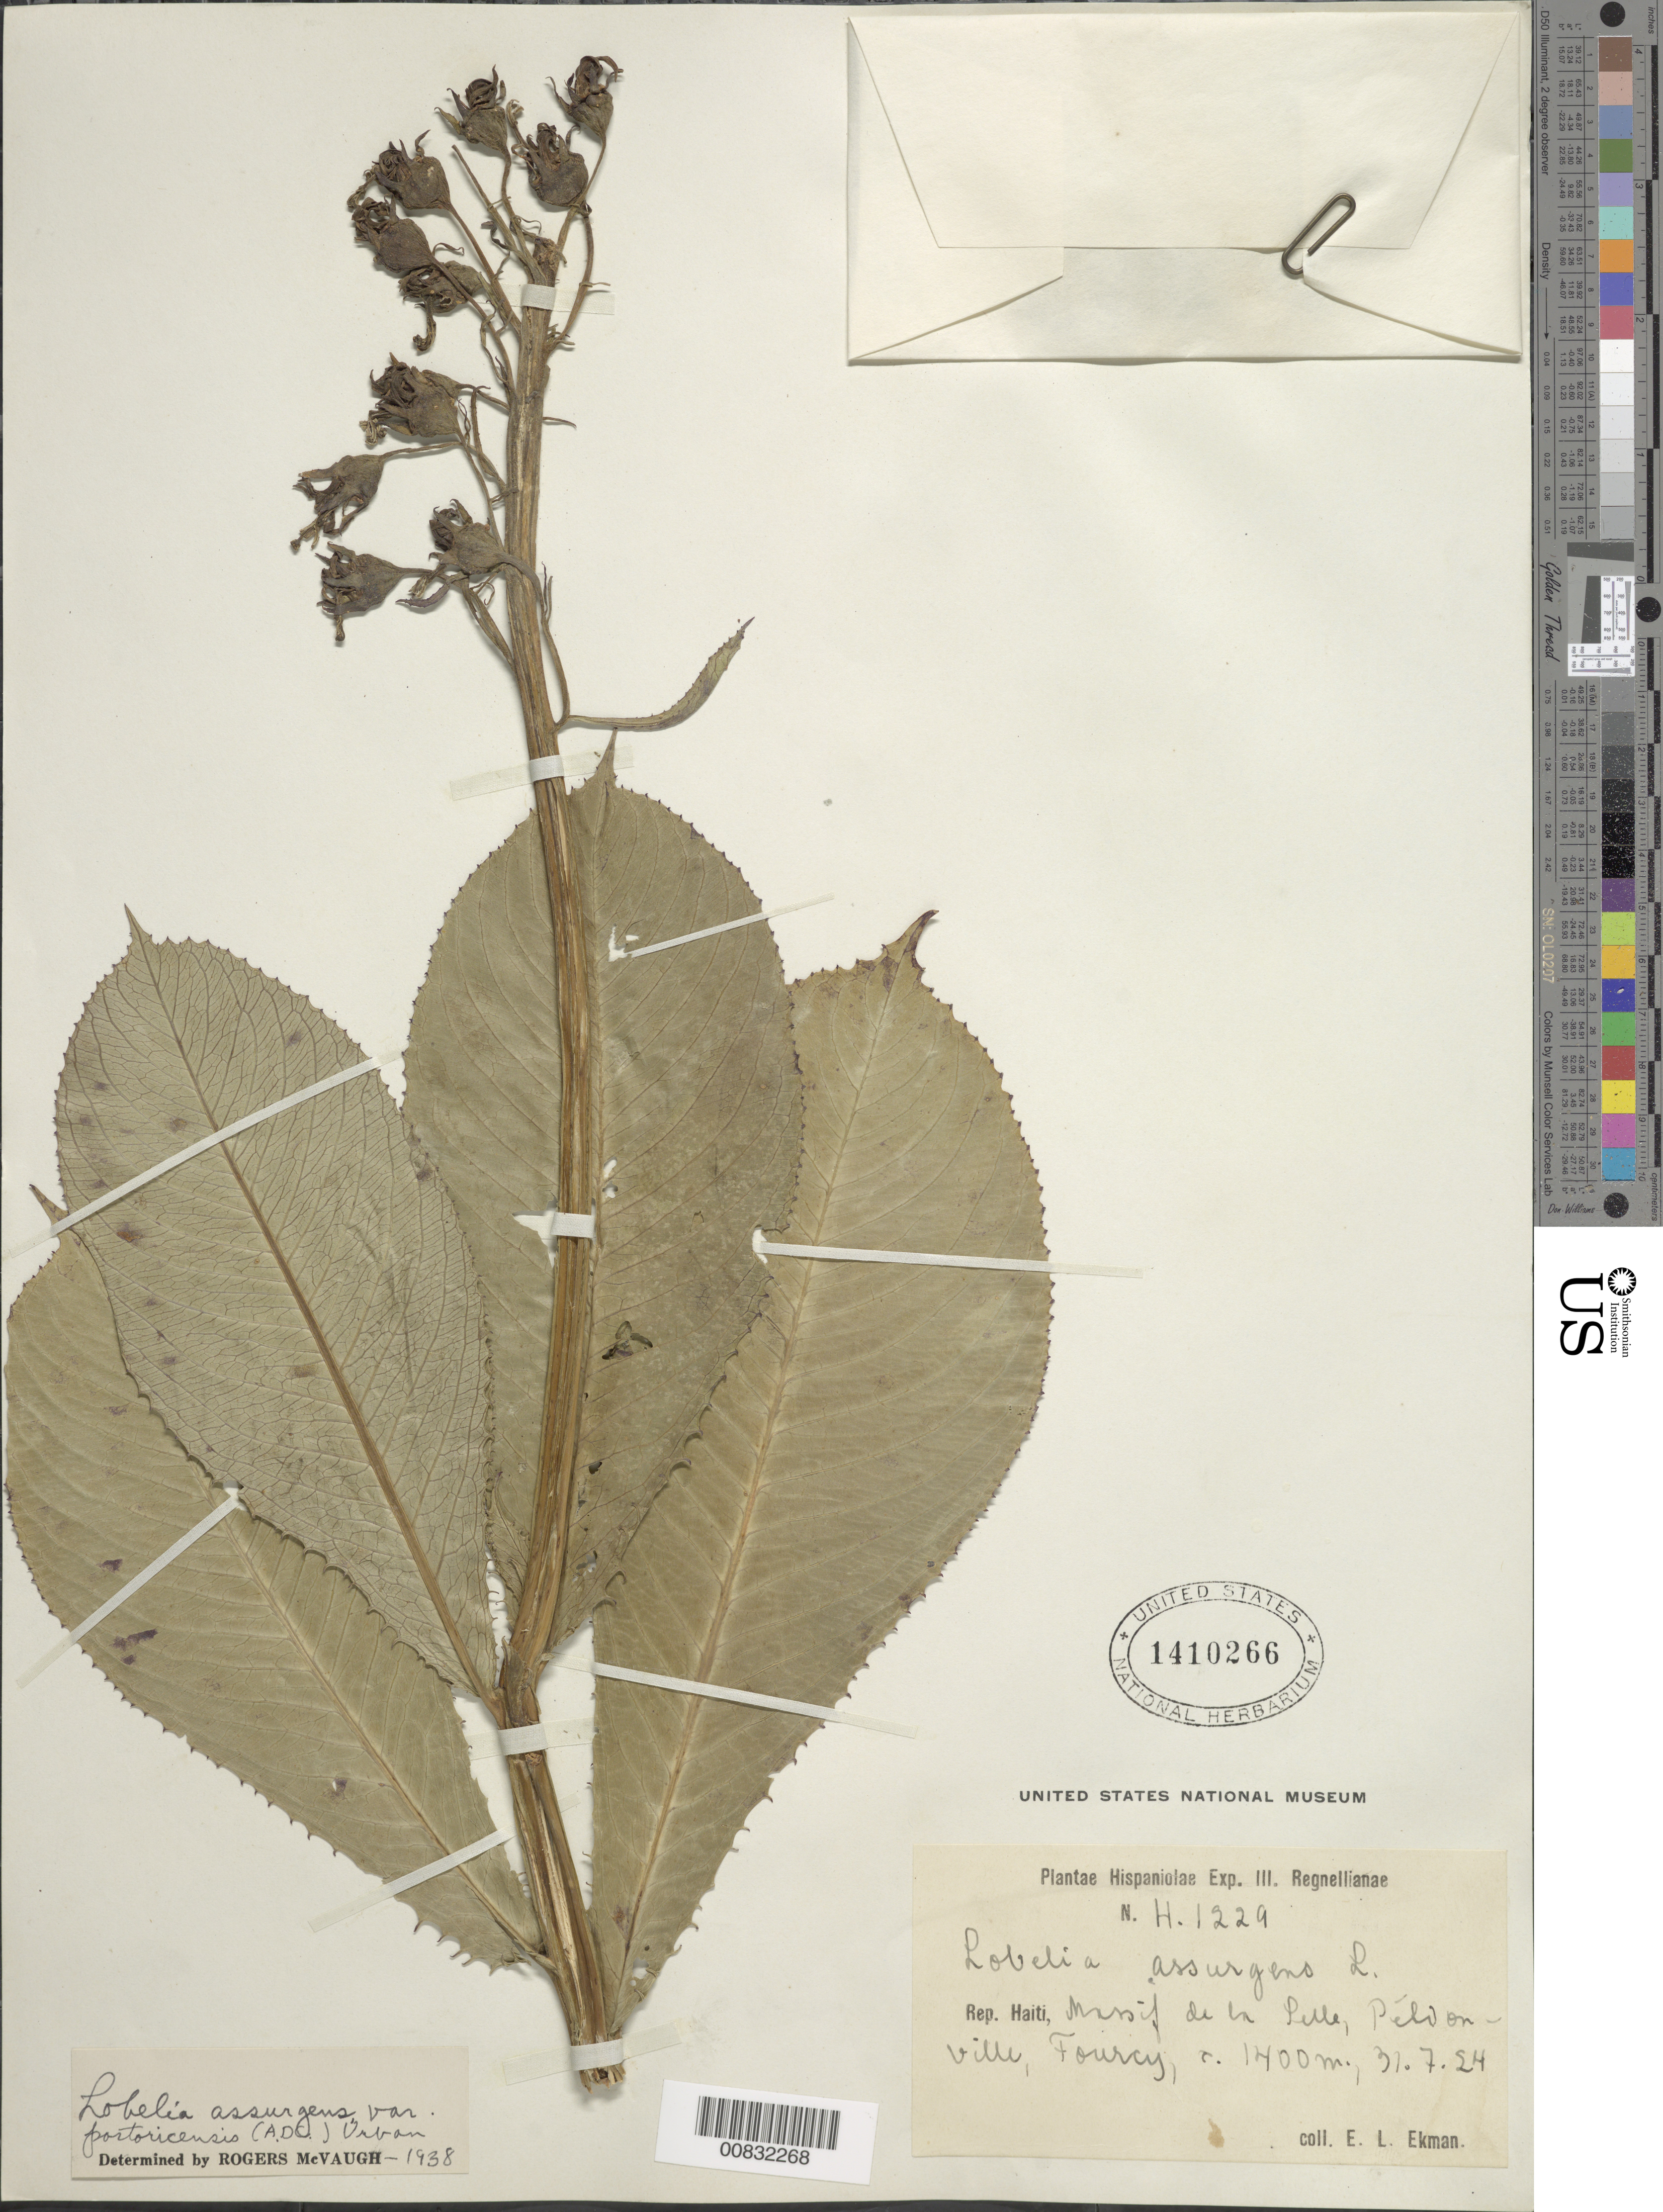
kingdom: Plantae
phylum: Tracheophyta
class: Magnoliopsida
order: Asterales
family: Campanulaceae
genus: Lobelia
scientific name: Lobelia assurgens var. portoricesis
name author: (A. DC.) Urb.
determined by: McVaugh, R.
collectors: E. L. Ekman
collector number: H 1229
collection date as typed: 31 Jul 1924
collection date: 1924-07-31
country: Haiti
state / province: Ouest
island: Hispaniola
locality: Massif de la Selle, Pétionville, Fourcy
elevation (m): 1400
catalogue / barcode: US 1410266